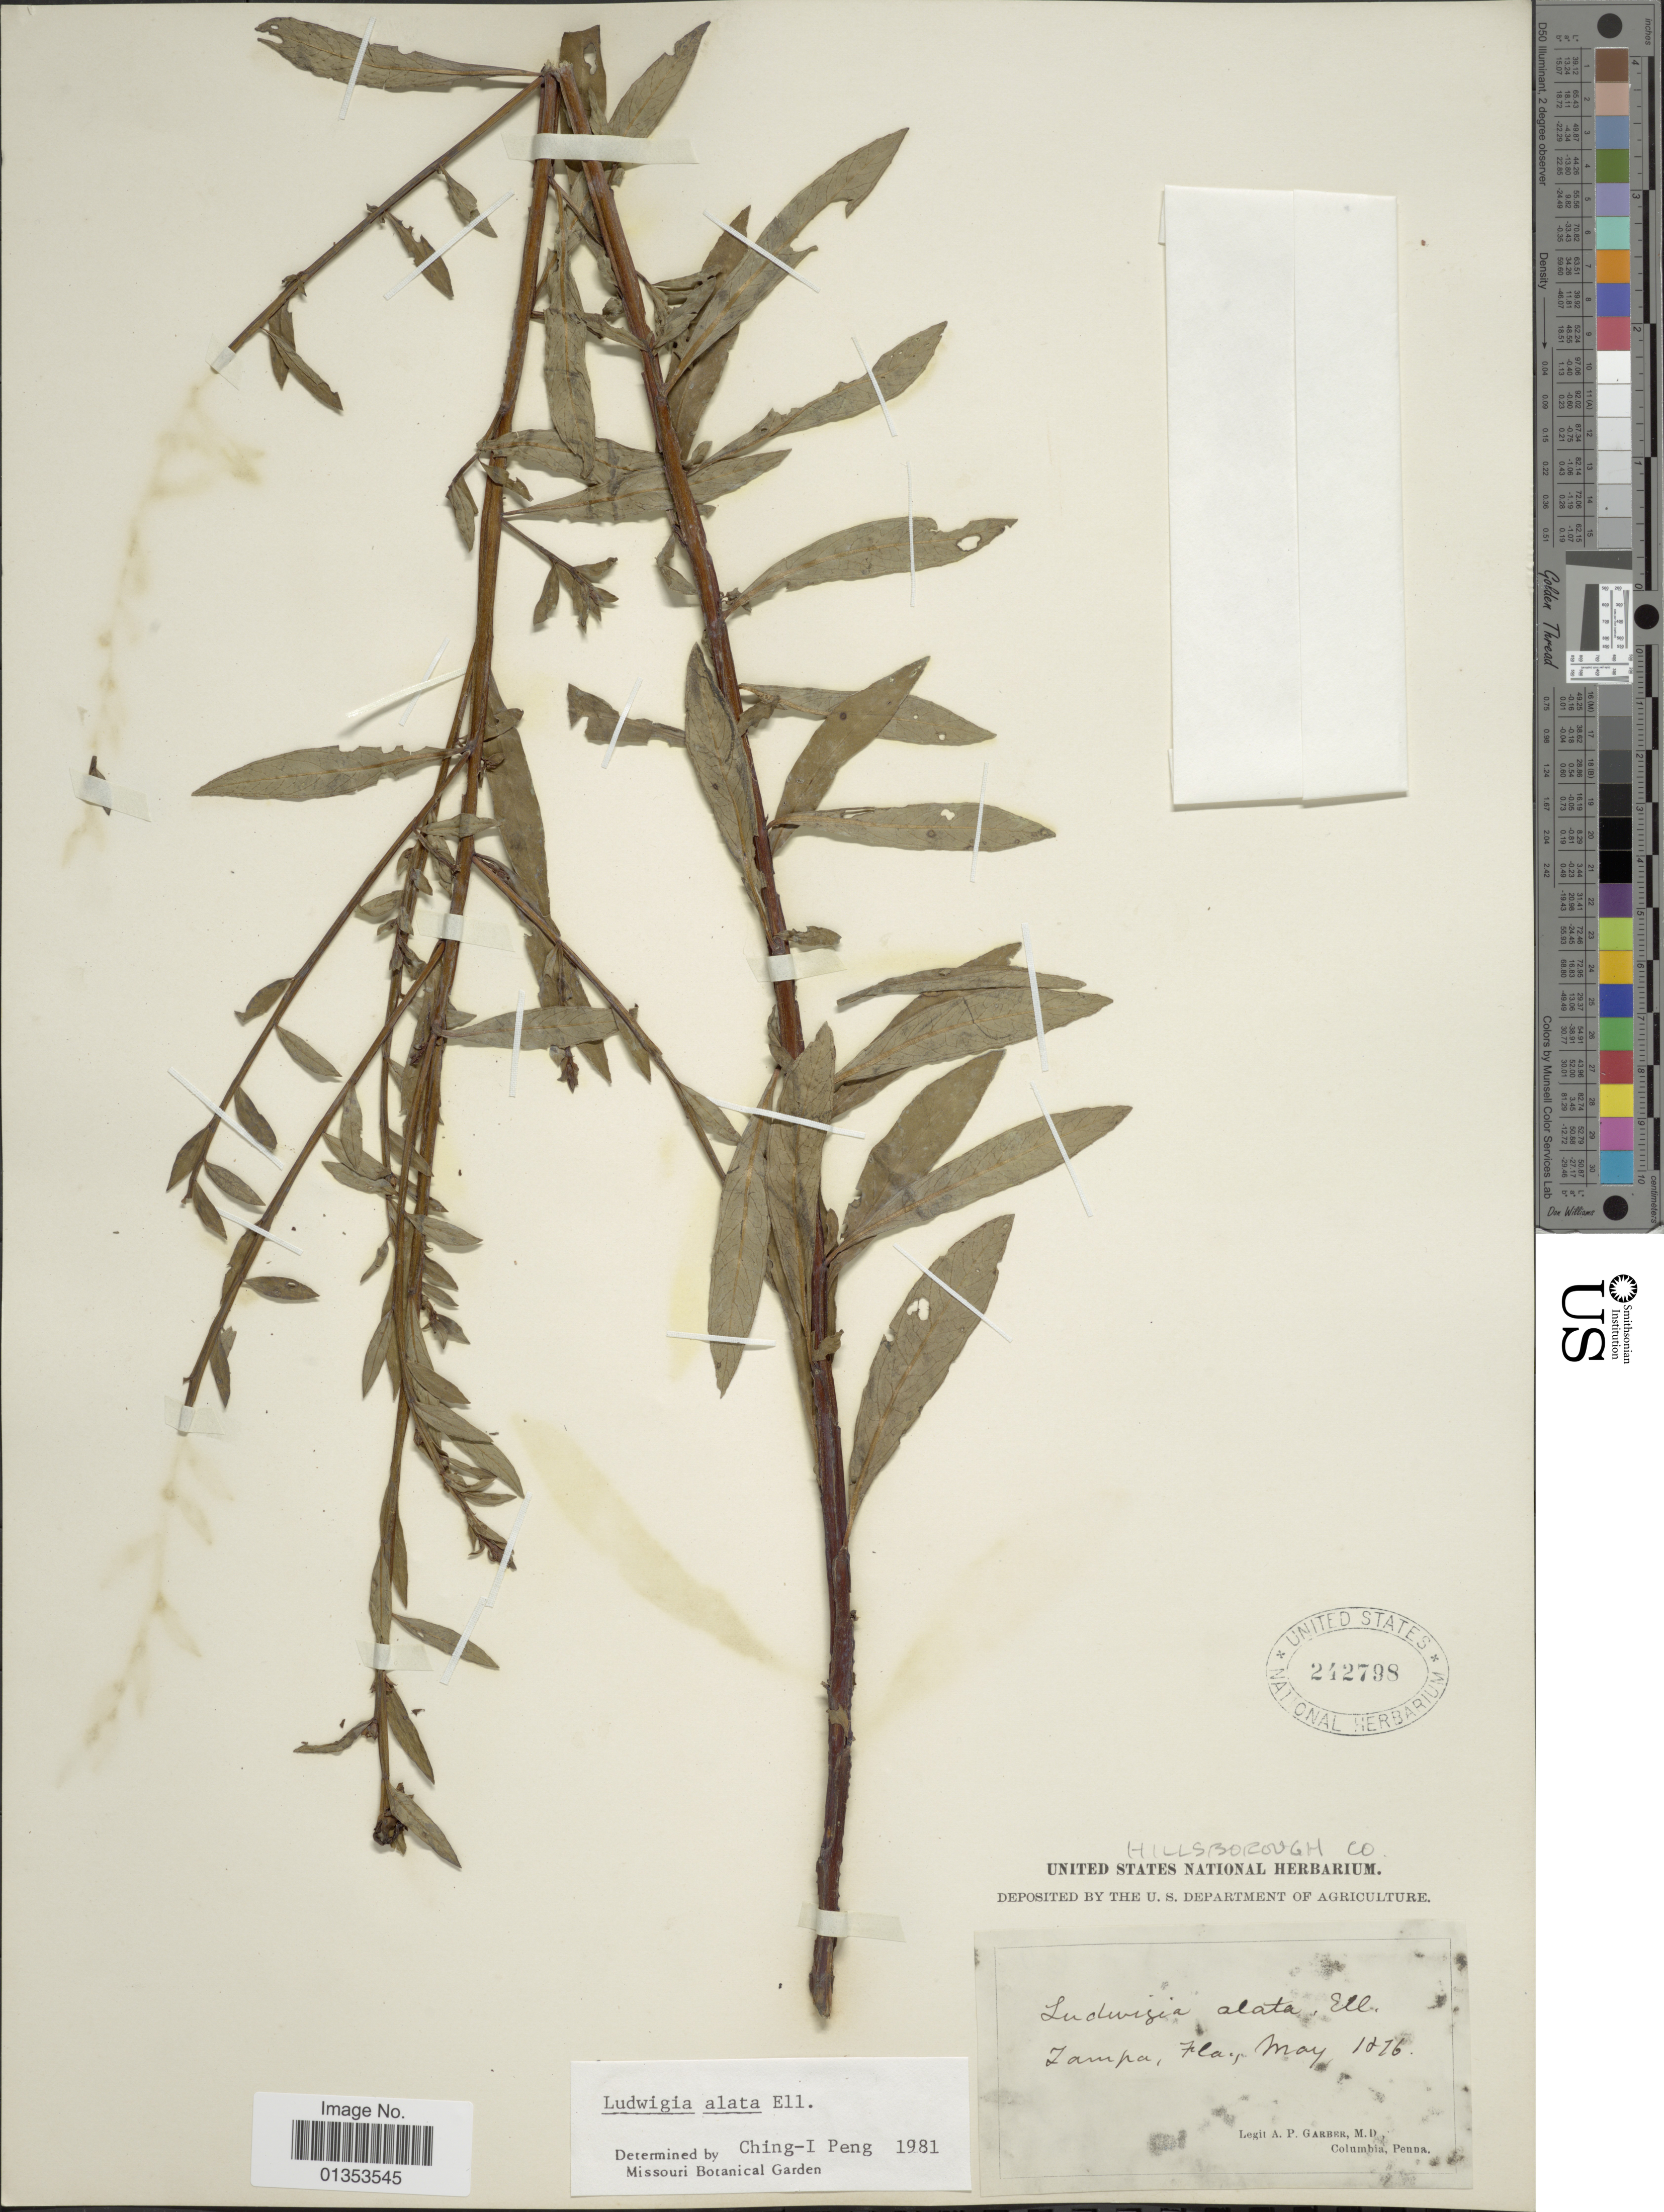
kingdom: Plantae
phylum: Tracheophyta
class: Magnoliopsida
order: Myrtales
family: Onagraceae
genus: Ludwigia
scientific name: Ludwigia alata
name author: Elliott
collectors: A. P. Garber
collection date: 1876-05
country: United States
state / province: Florida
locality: Tampa. Hillsborough Co.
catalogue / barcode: US 242798